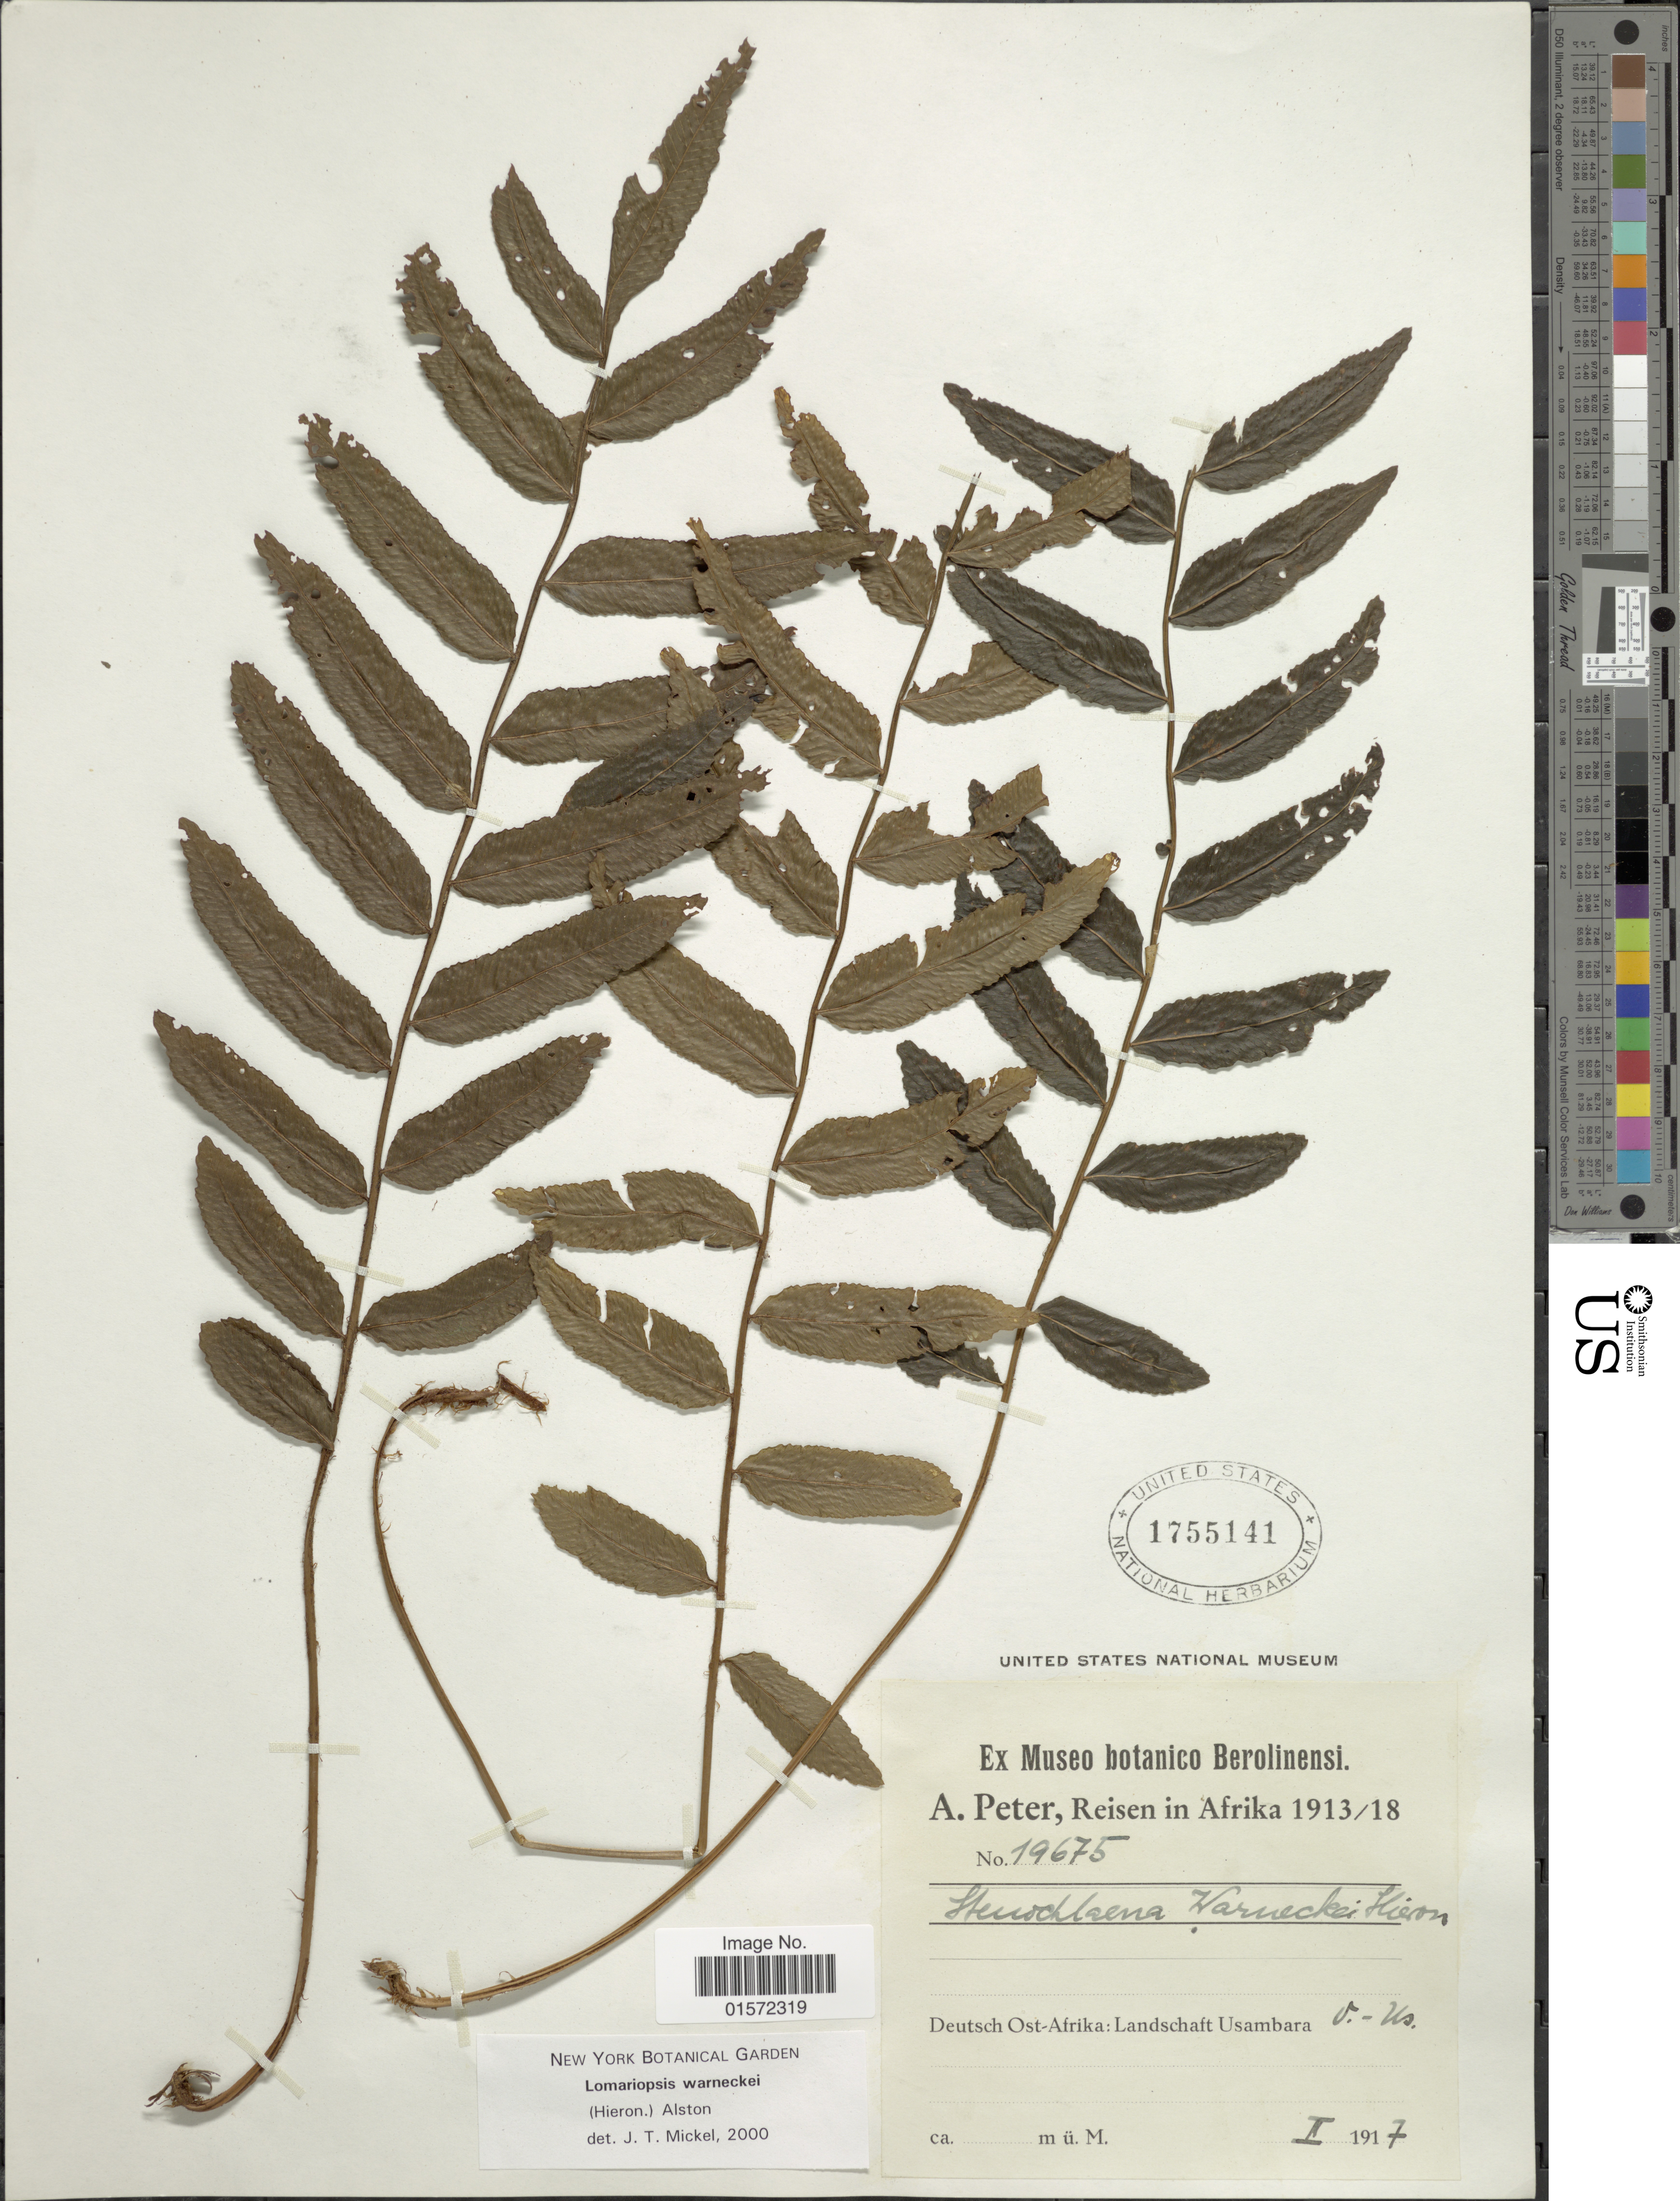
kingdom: Plantae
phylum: Tracheophyta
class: Polypodiopsida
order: Polypodiales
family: Lomariopsidaceae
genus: Lomariopsis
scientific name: Lomariopsis warneckei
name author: (Hieron.) Alston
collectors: A. Peter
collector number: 19675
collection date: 1917-01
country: Tanzania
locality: Deutsch Ost-Afrika: Landschaft Usambara O. Us.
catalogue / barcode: US 1755141